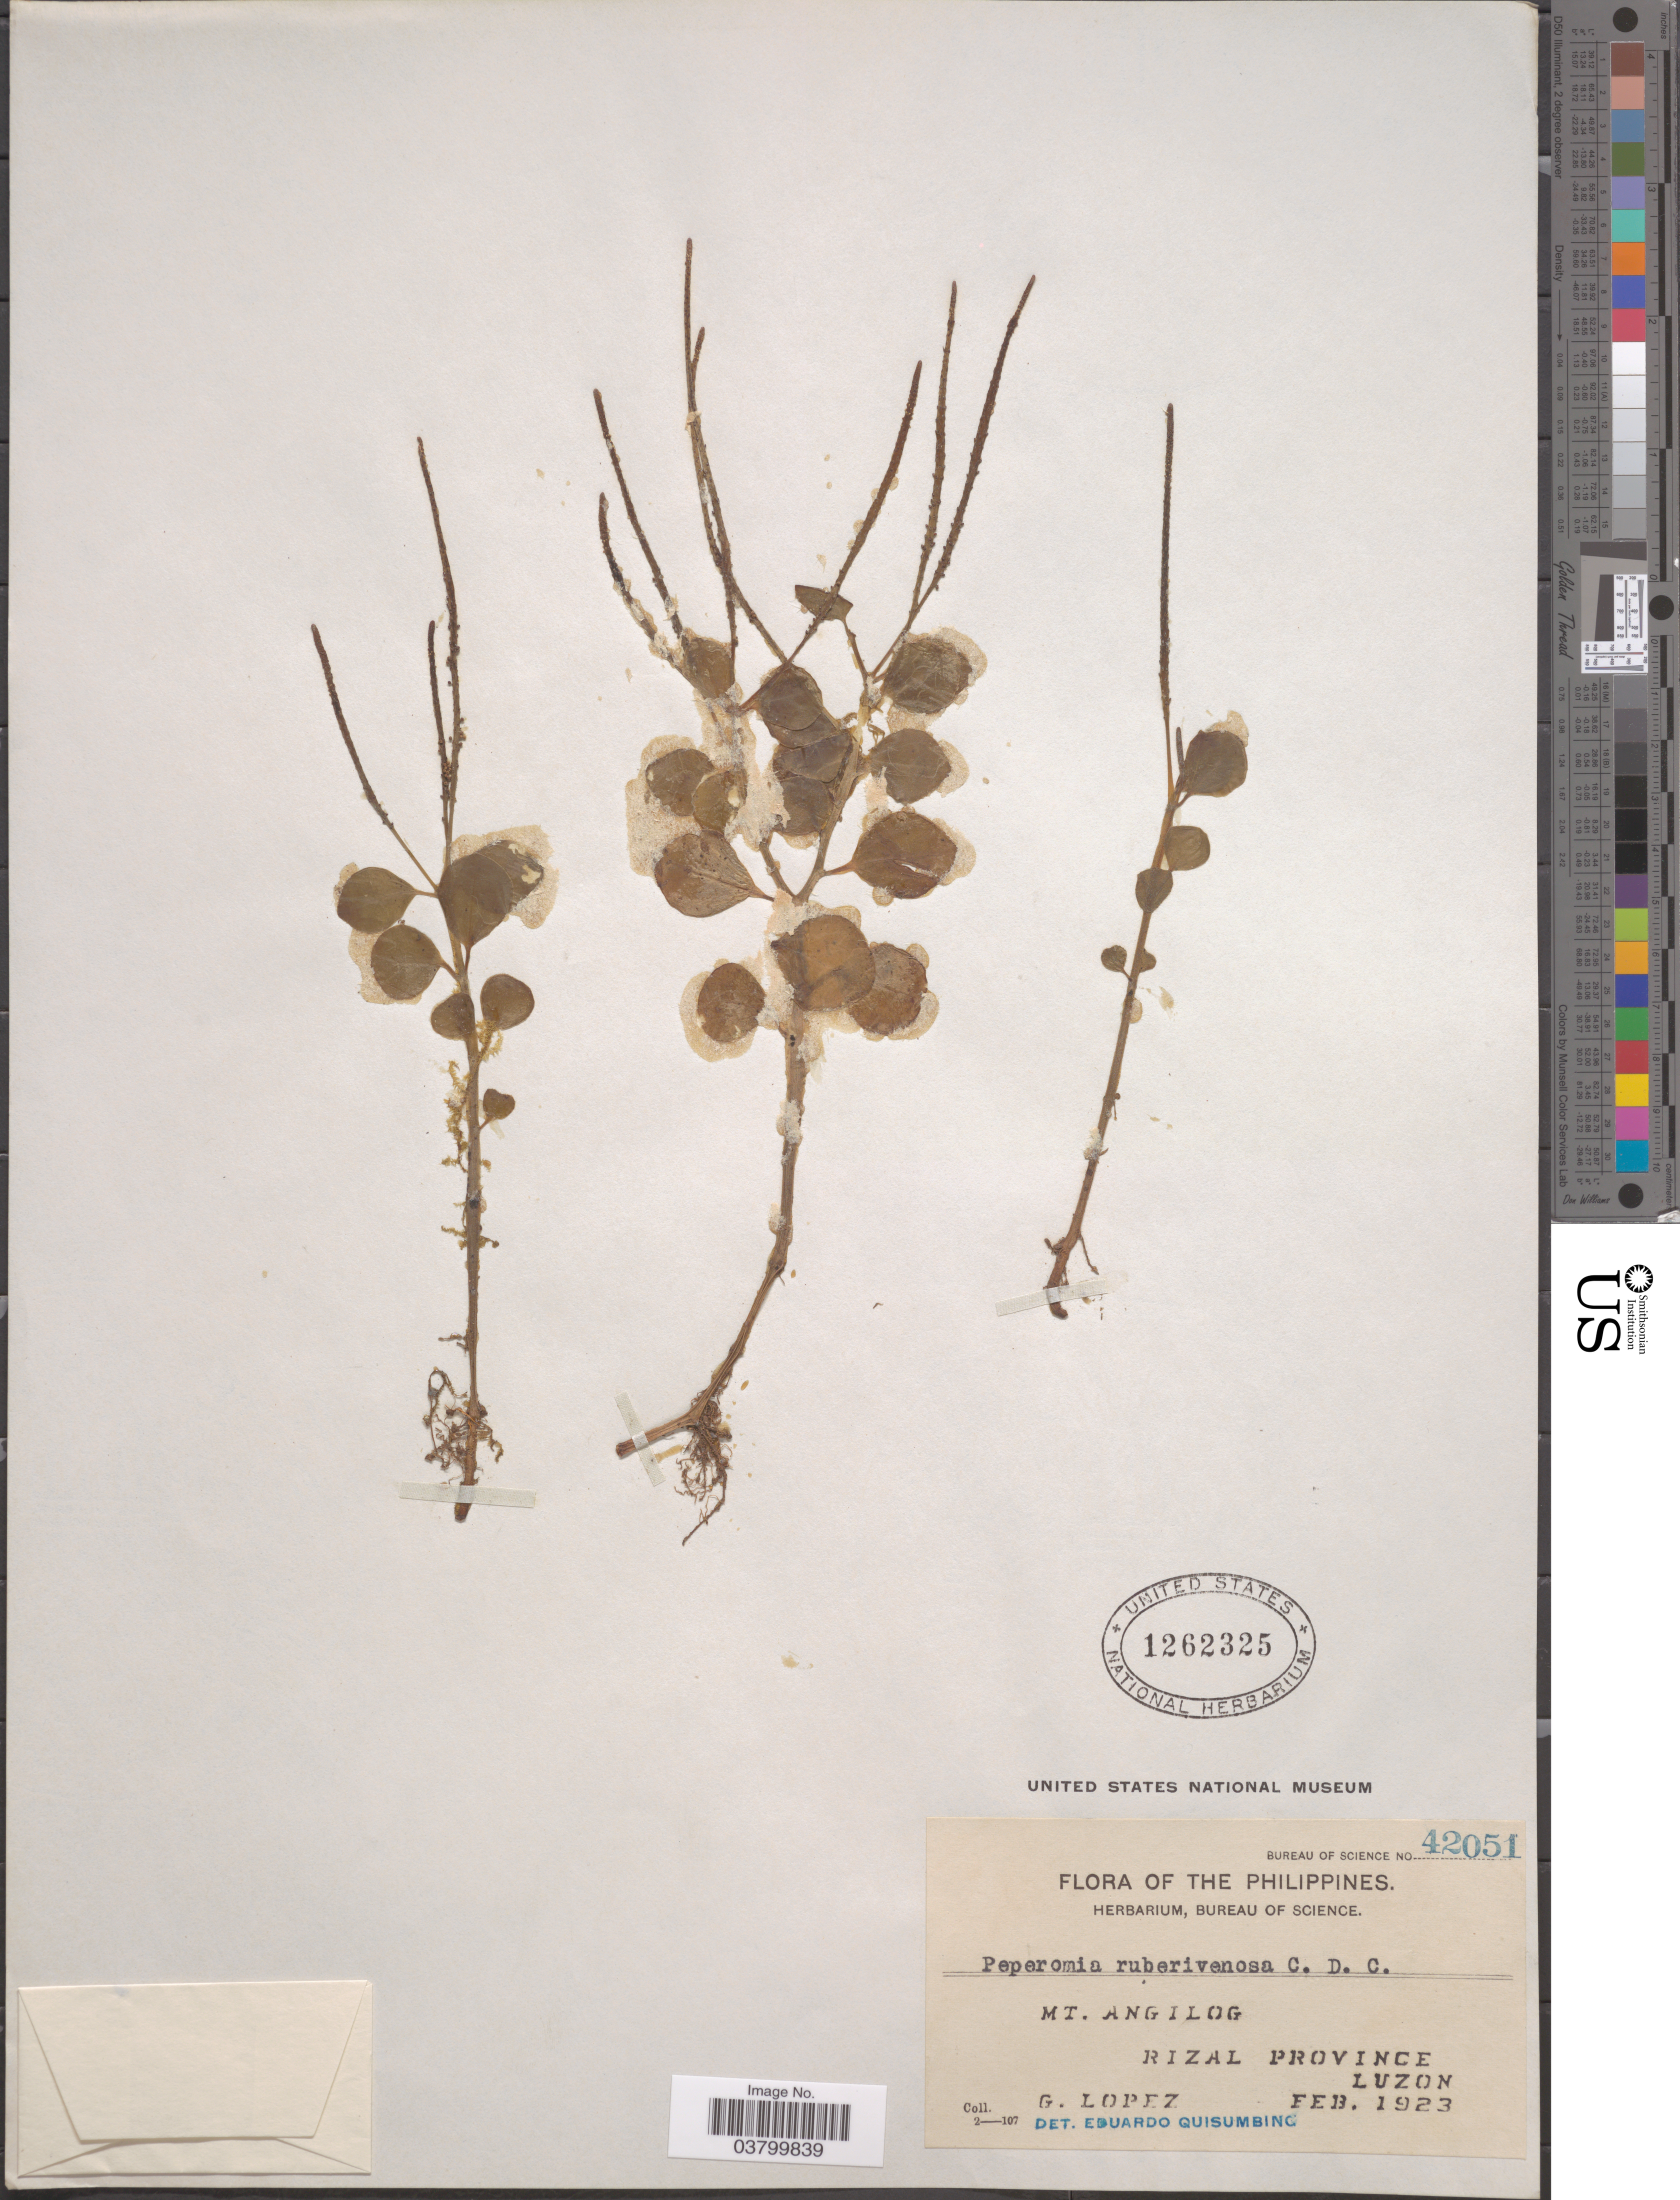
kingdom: Plantae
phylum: Tracheophyta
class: Magnoliopsida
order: Piperales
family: Piperaceae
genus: Peperomia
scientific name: Peperomia rubrivenosa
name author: C. DC.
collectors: G. Lopéz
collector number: Bureau of Science 42051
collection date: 1923-02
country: Philippines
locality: Mt. Angilog. Rizal Province. Luzon.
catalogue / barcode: US 1262325